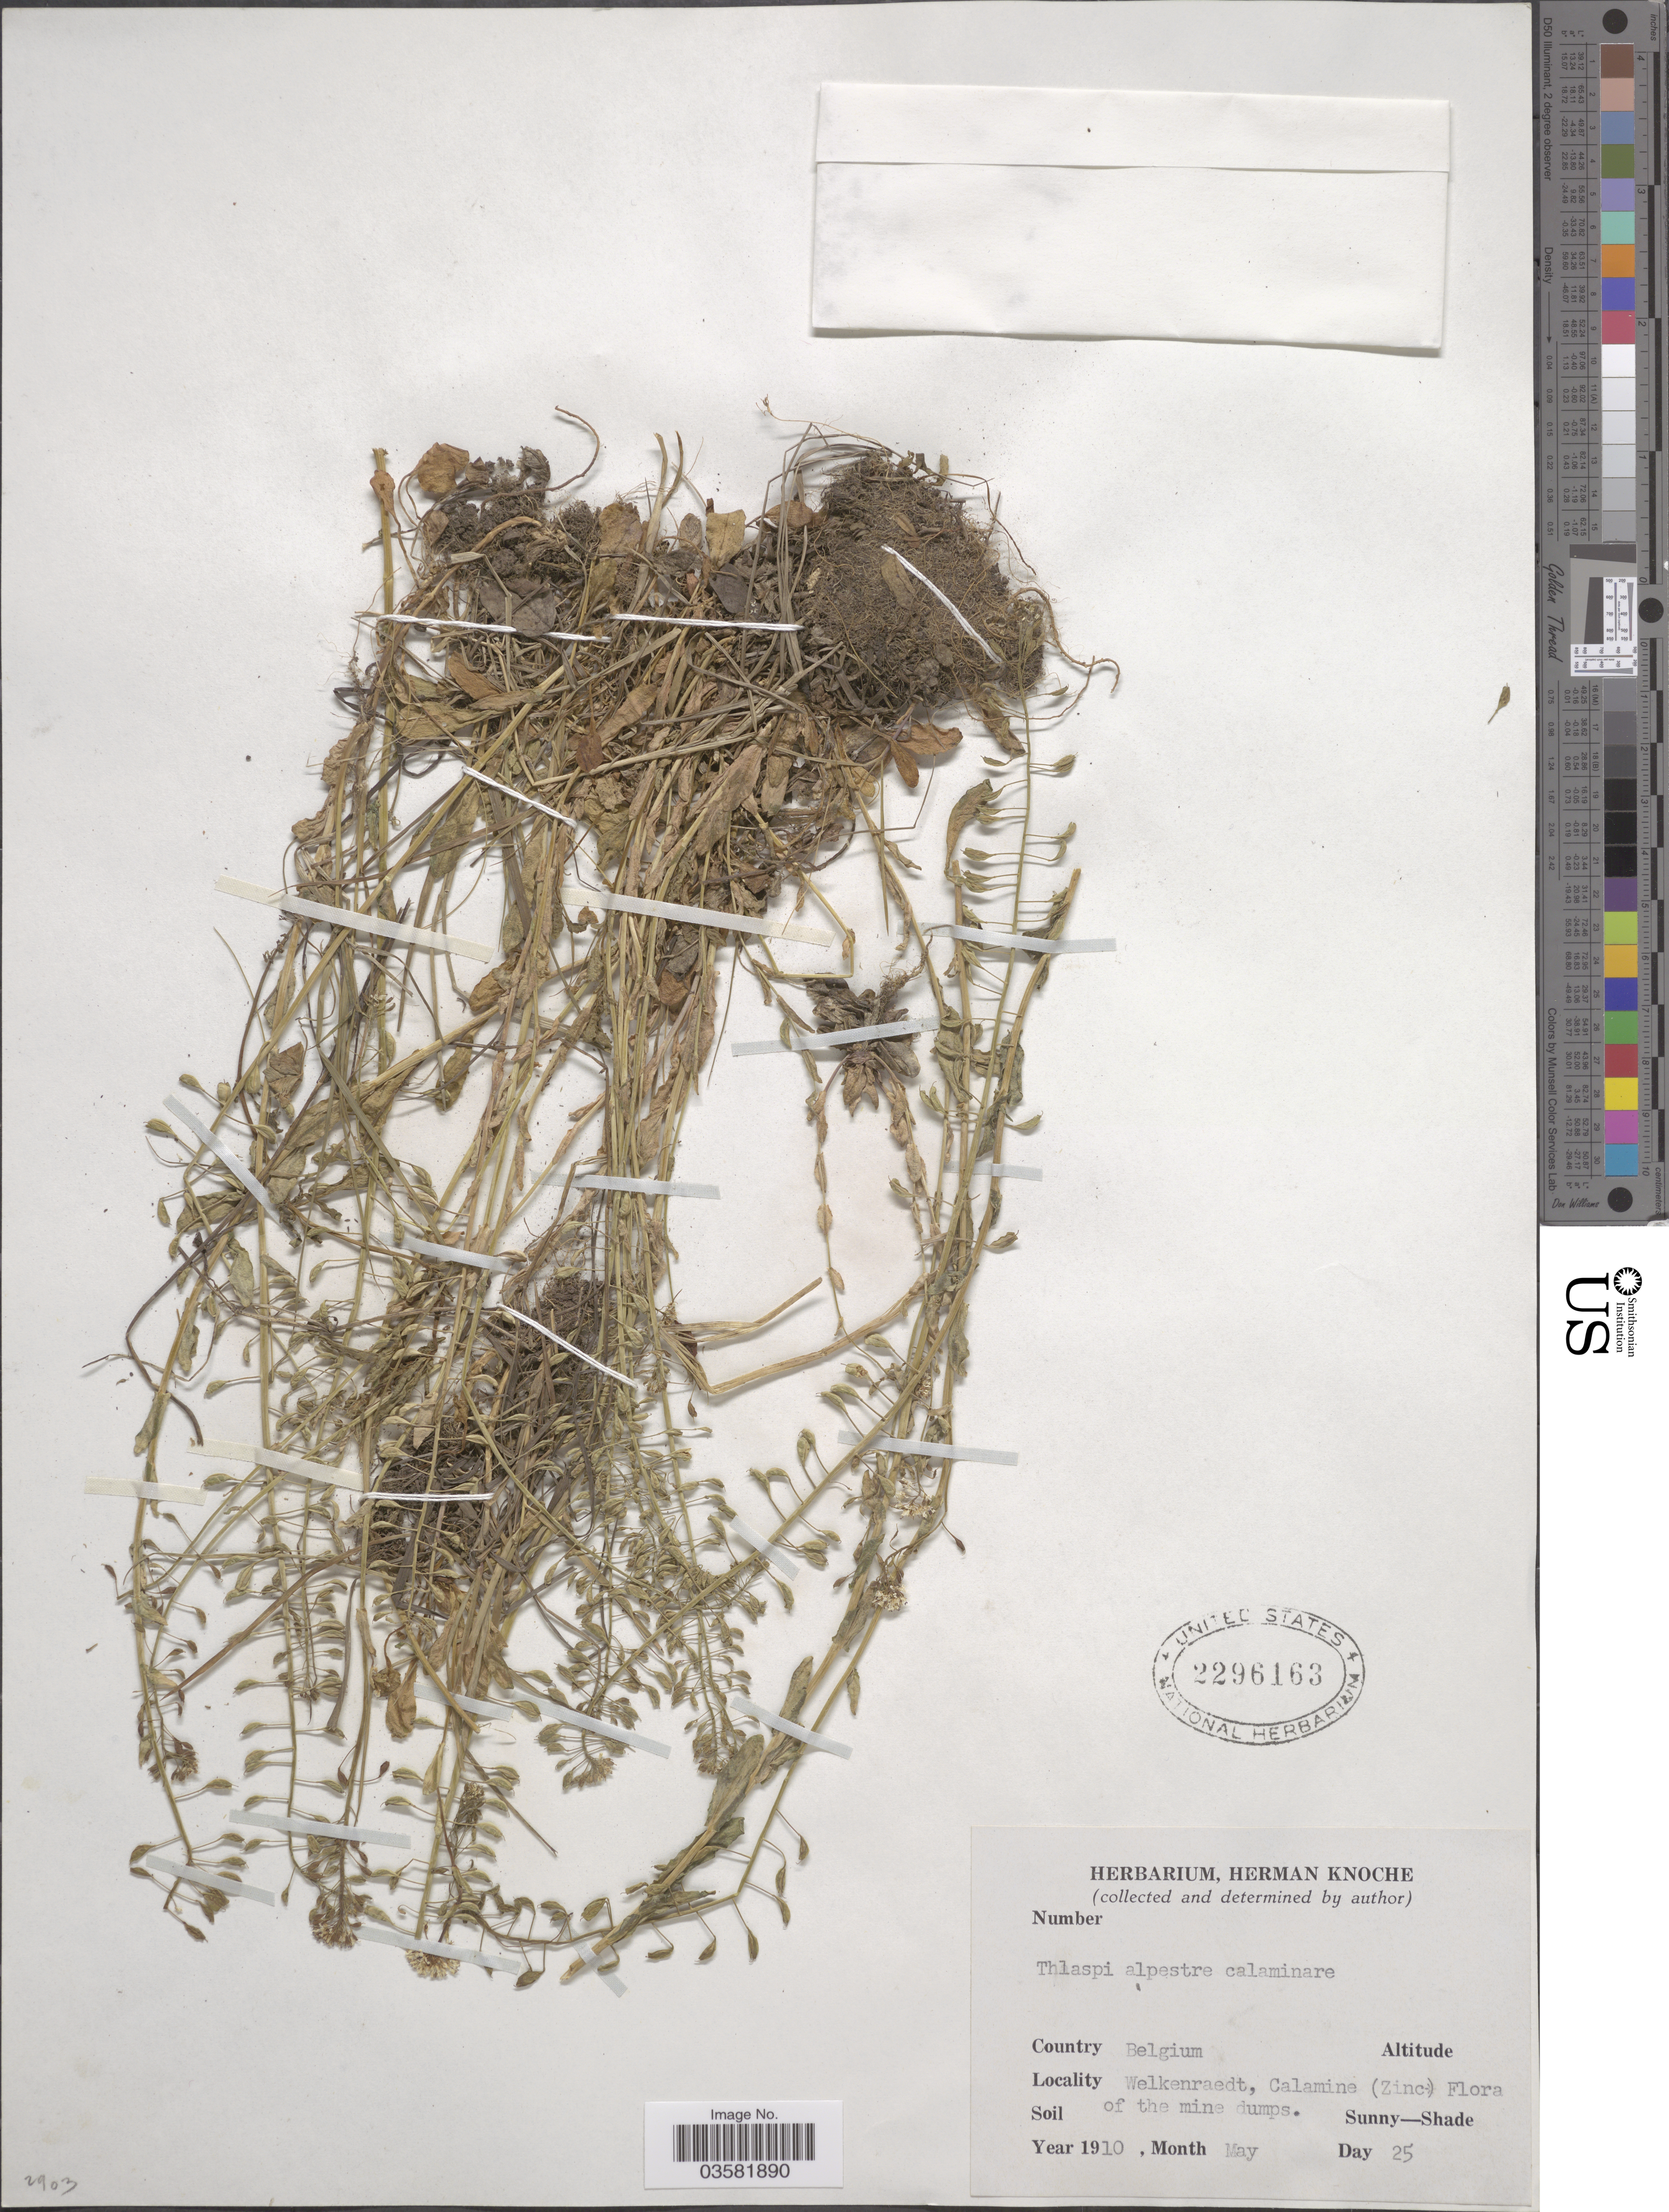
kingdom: Plantae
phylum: Tracheophyta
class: Magnoliopsida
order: Brassicales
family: Brassicaceae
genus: Thlaspi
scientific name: Thlaspi alpestre L. nom. illeg.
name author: L.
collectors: ex herb. Herman Knoche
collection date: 1910-05-25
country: Belgium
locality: Welkenraedt, Calamine (Zinc).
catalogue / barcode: US 2296163